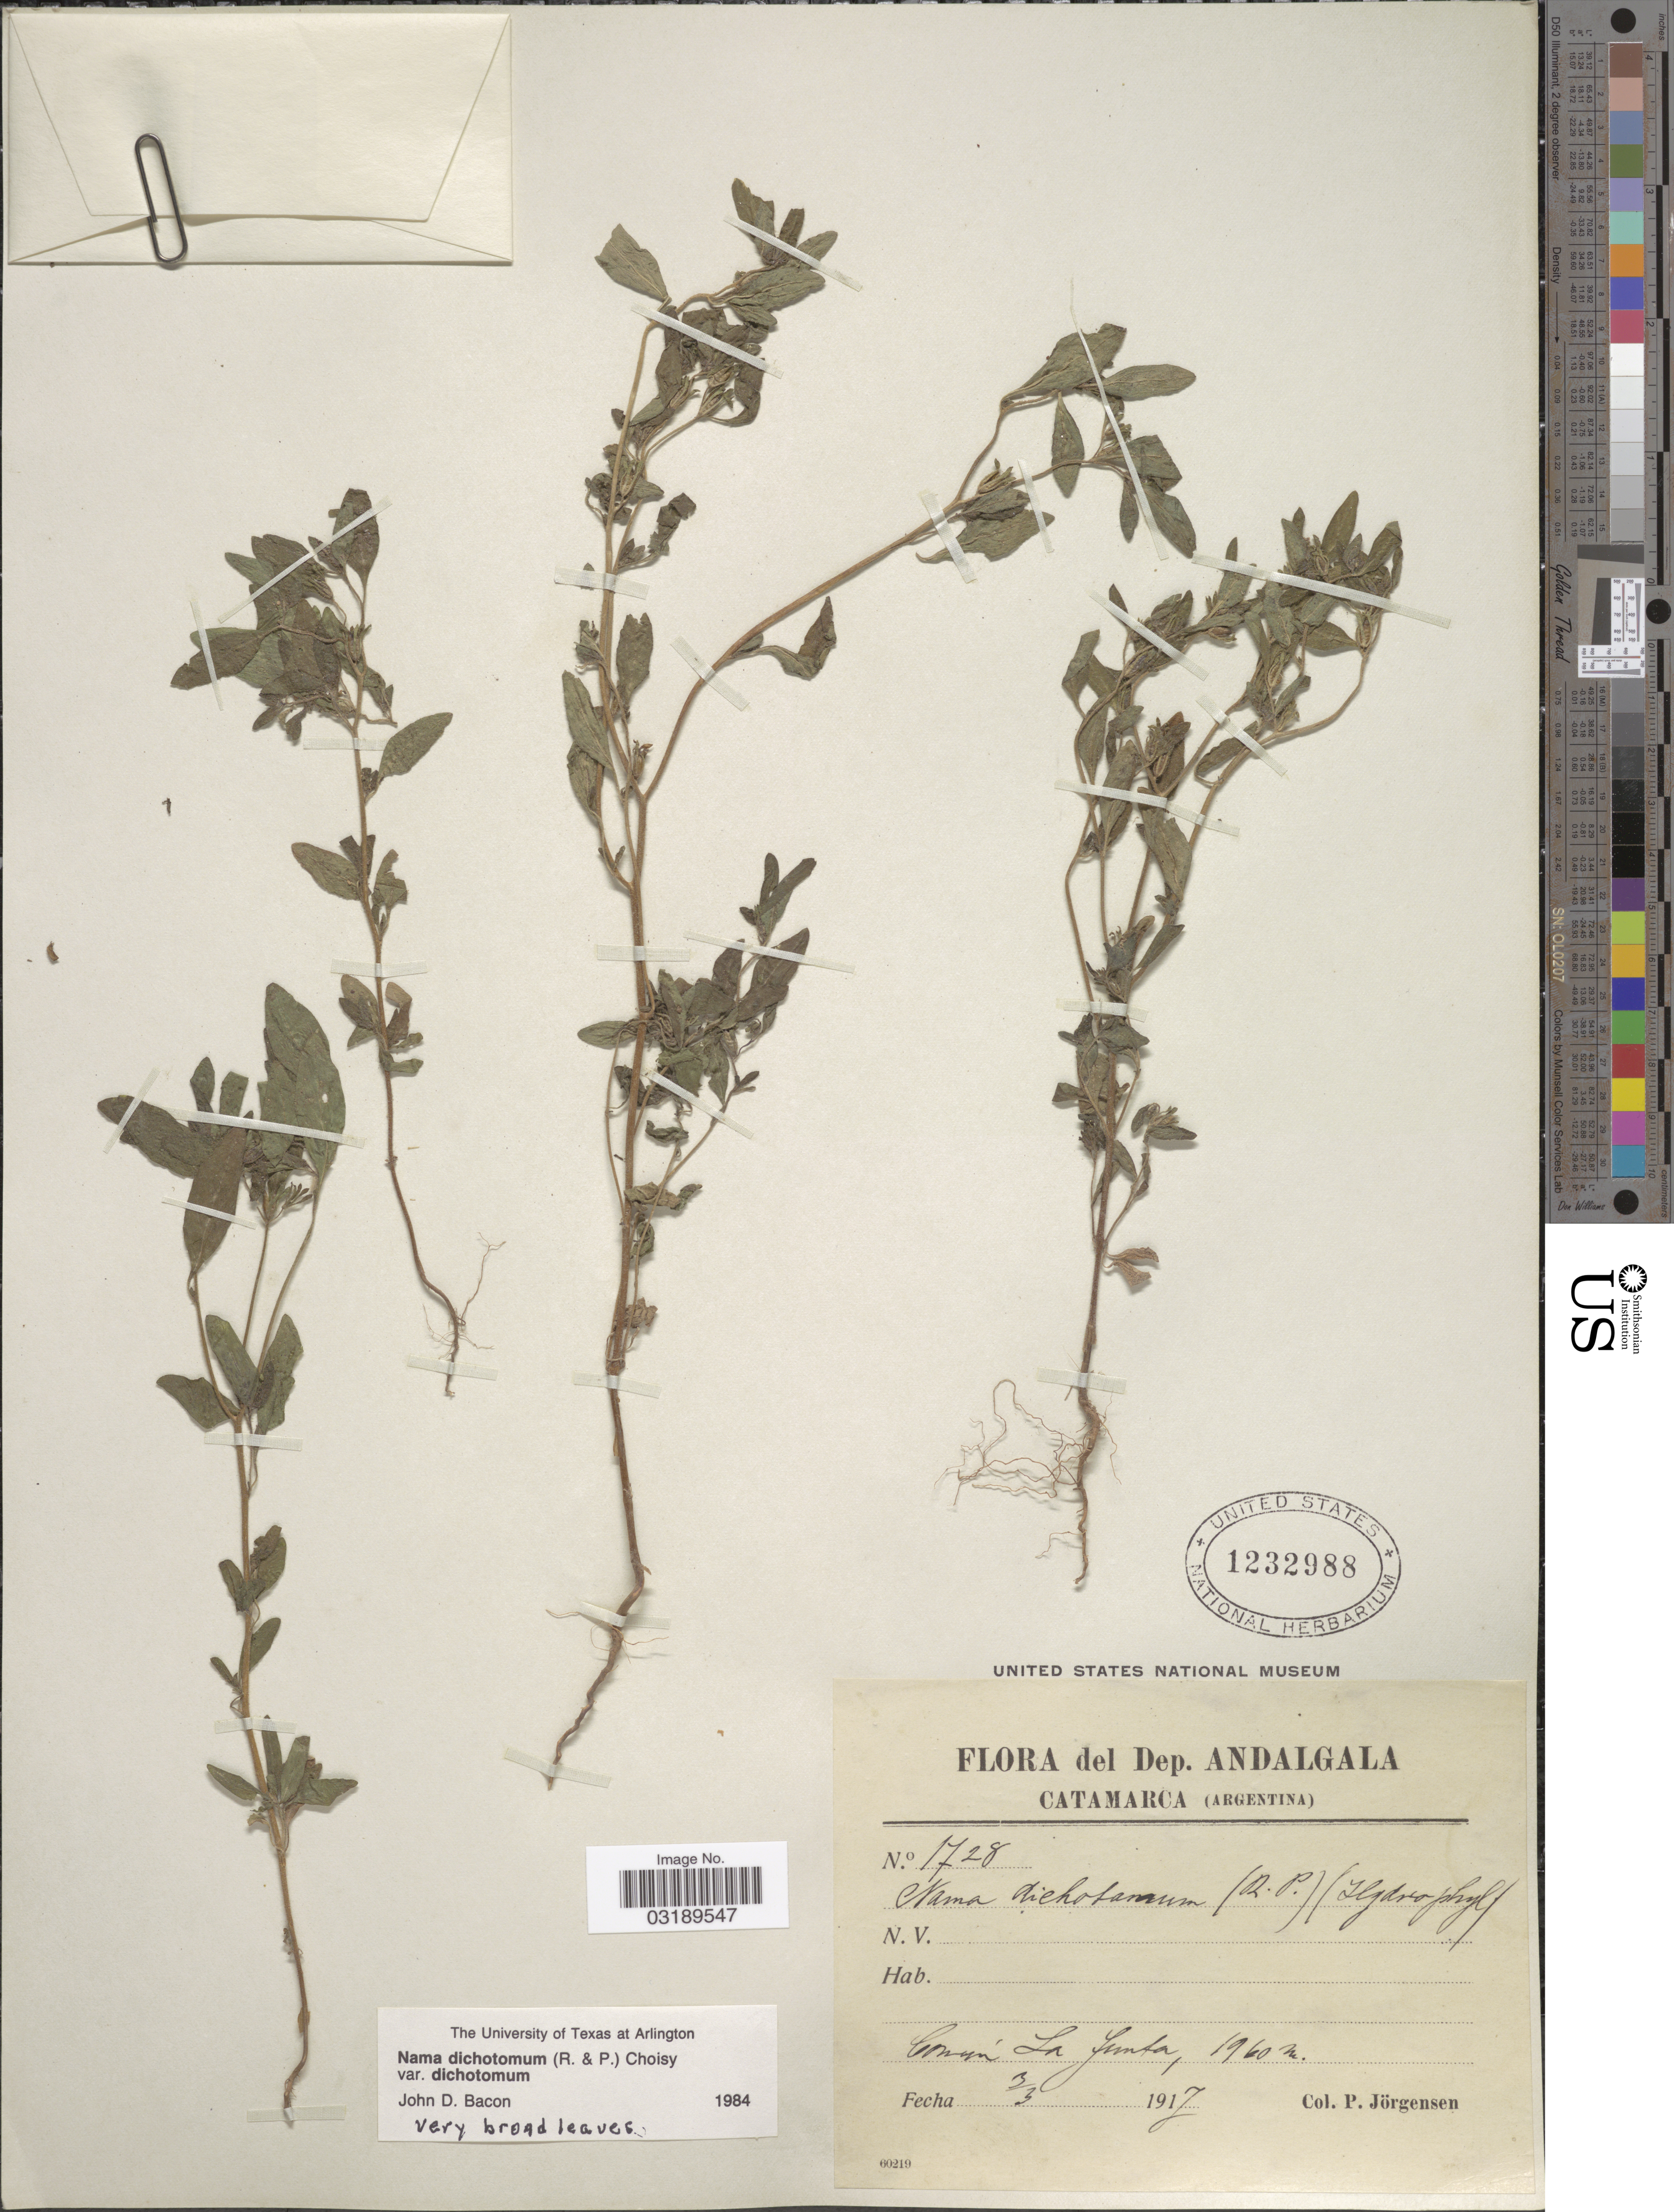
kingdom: Plantae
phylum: Tracheophyta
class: Magnoliopsida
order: Boraginales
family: Namaceae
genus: Nama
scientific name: Nama dichotoma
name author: (Ruiz & Pav.) Choisy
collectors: P. Jörgensen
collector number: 1728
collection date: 1917-03-03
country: Argentina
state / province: Catamarca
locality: Dep. Andalgala. La Junta.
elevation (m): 1960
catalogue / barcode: US 1232988